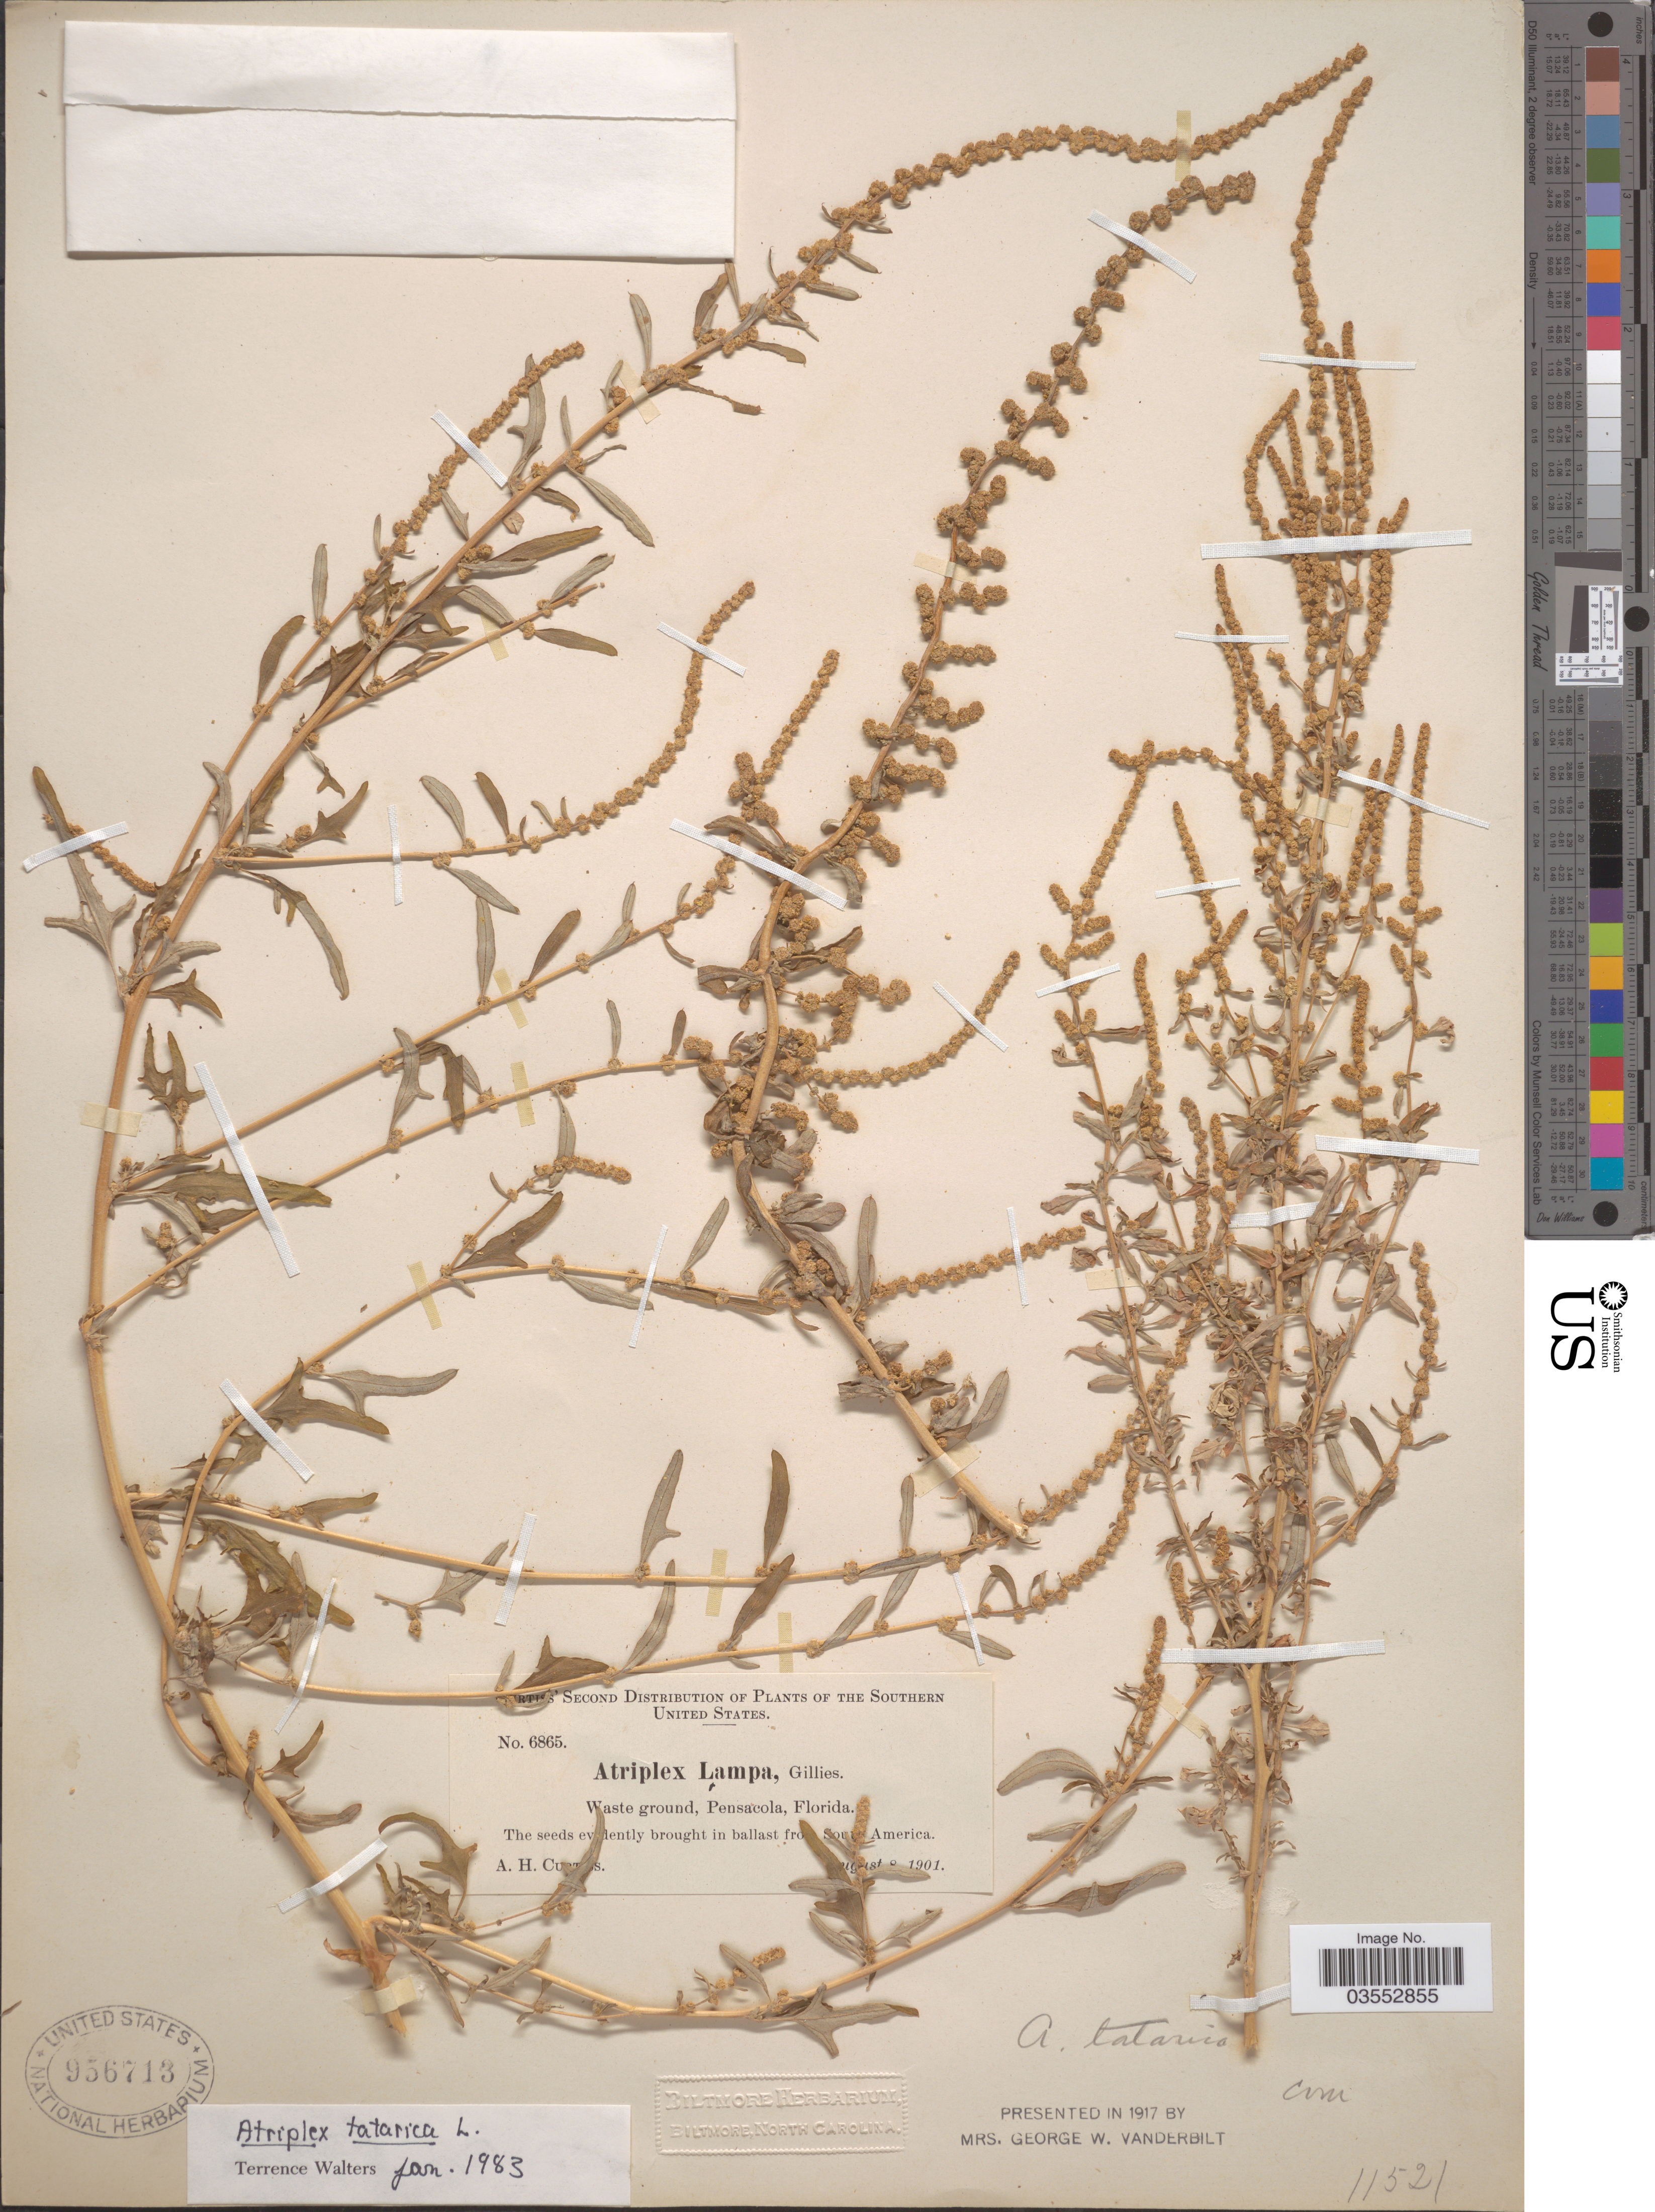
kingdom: Plantae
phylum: Tracheophyta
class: Magnoliopsida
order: Caryophyllales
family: Amaranthaceae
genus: Atriplex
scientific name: Atriplex tatarica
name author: L.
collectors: A. H. Curtiss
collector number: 6865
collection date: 1901-08-08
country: United States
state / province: Florida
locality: Southern United States. Pensacola.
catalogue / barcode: US 956713